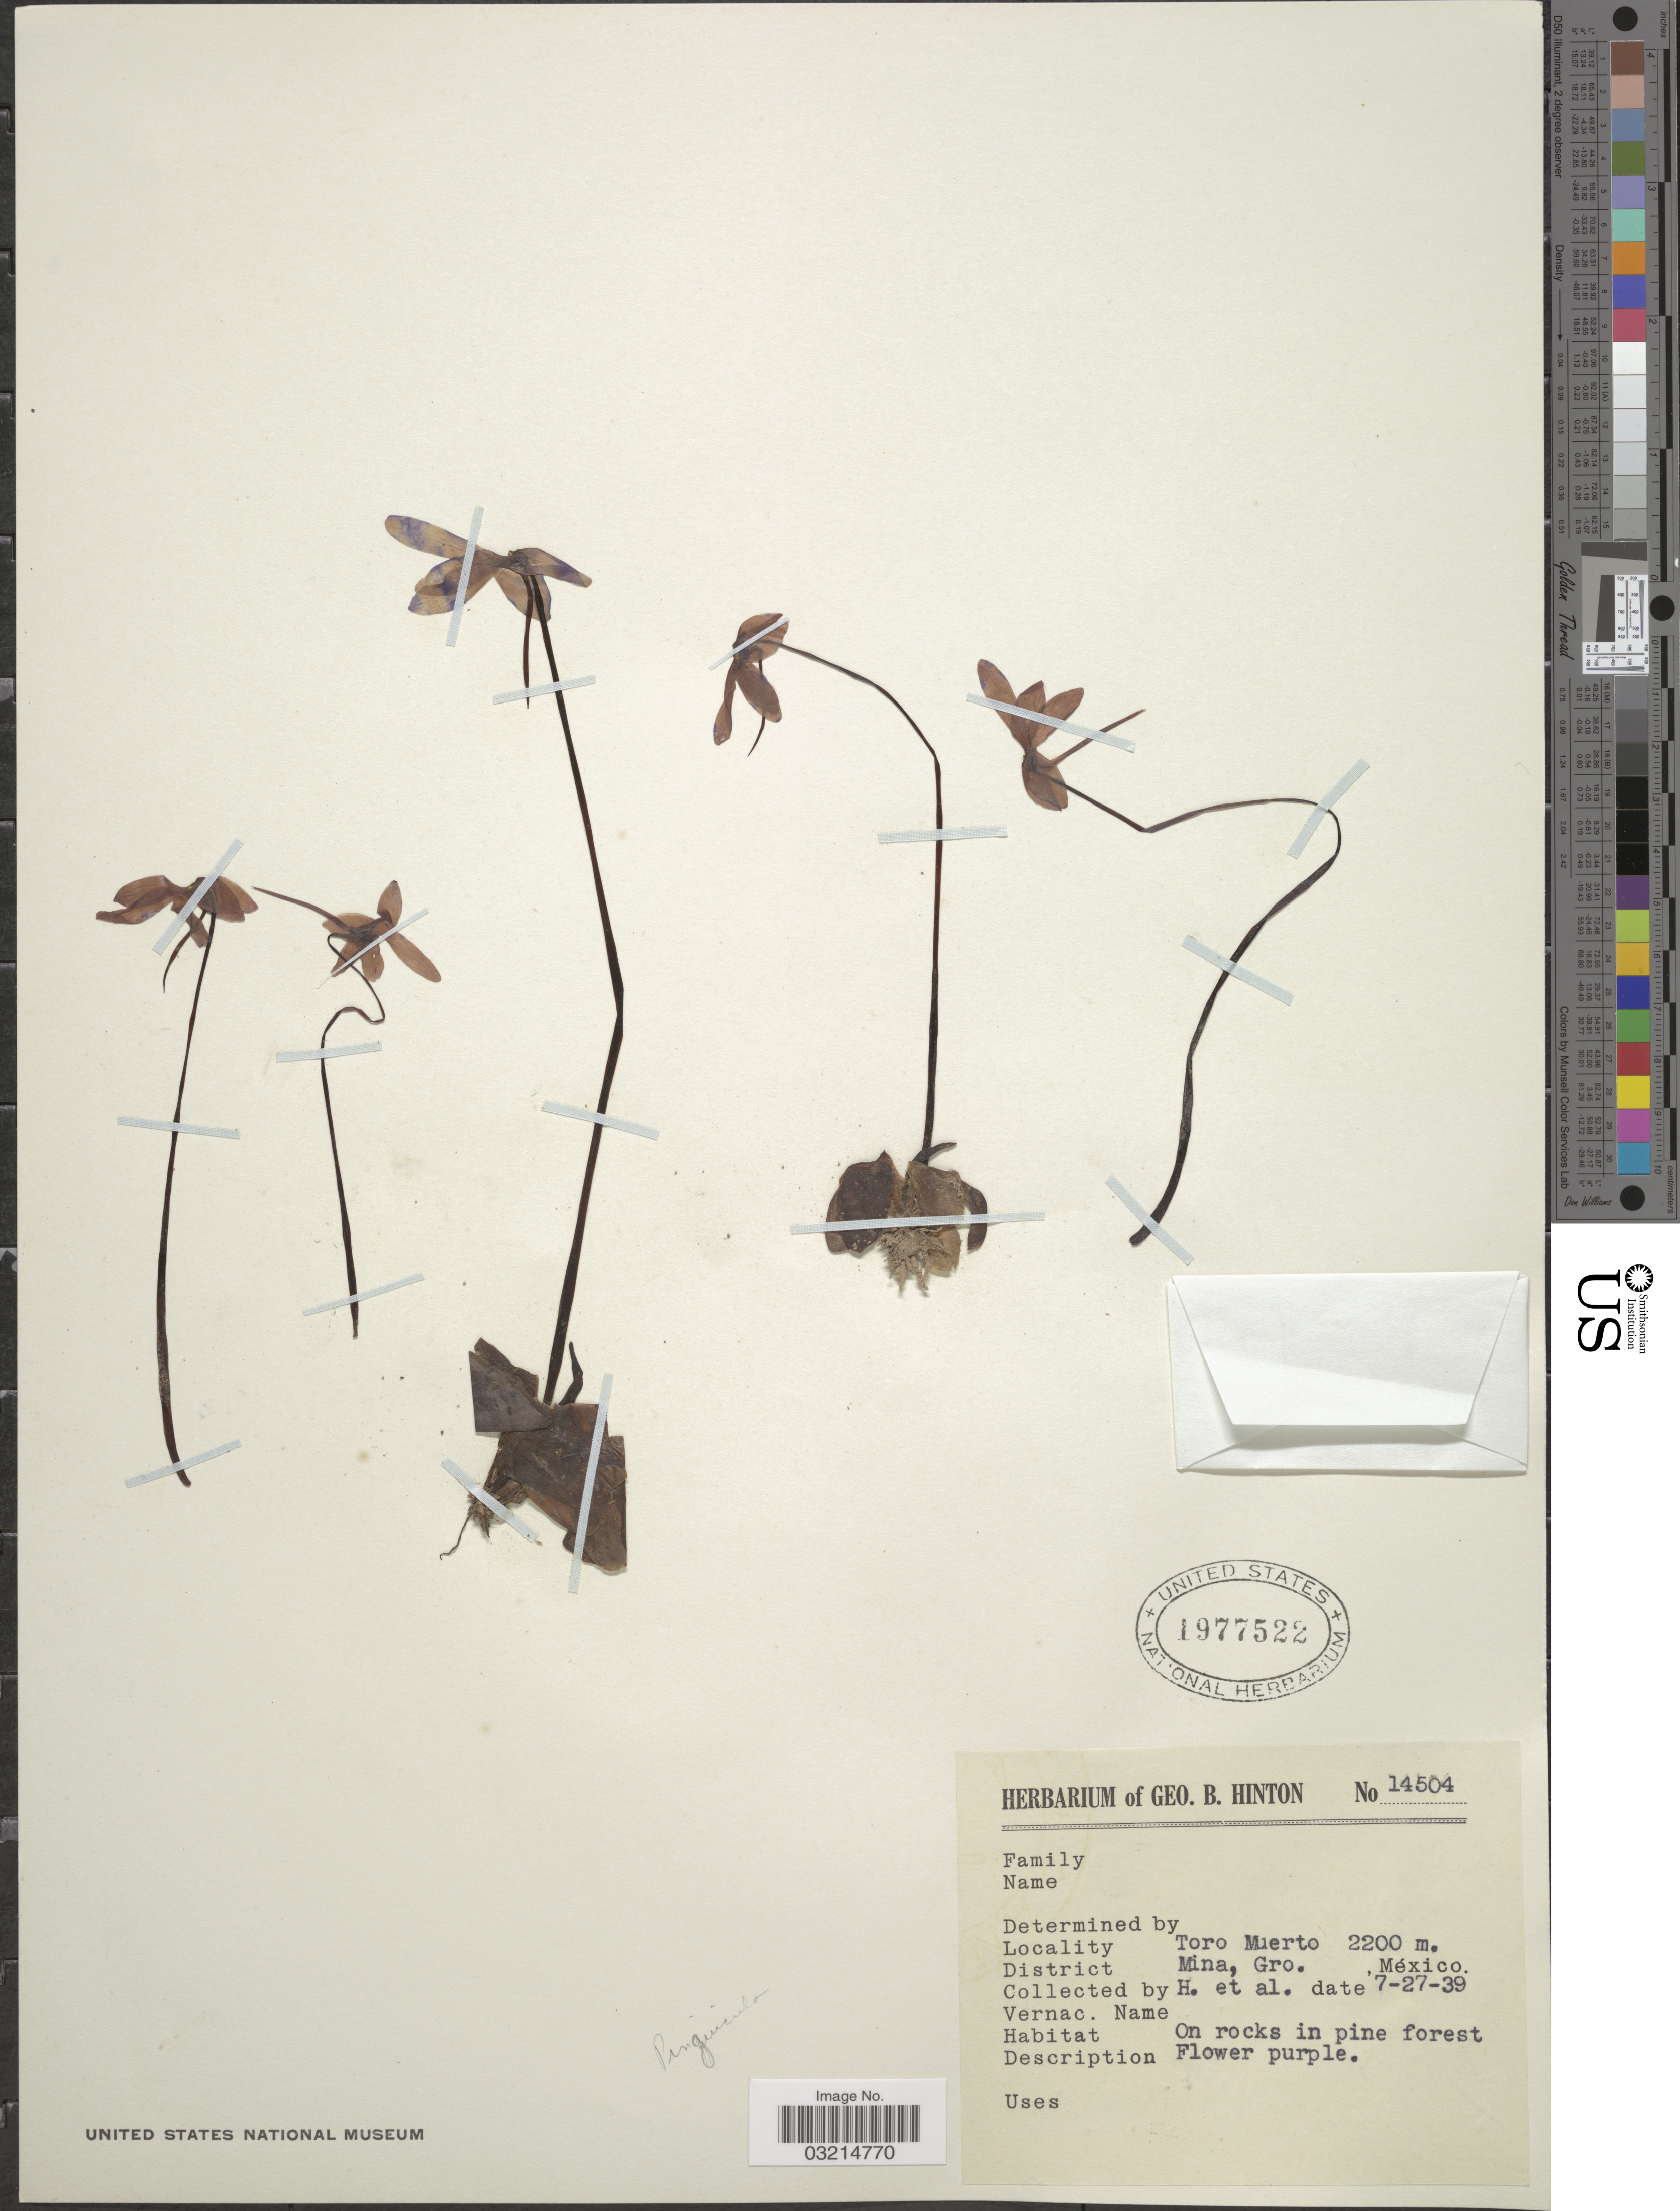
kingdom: Plantae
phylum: Tracheophyta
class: Magnoliopsida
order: Lamiales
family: Lentibulariaceae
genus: Pinguicula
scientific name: Pinguicula caudata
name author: Schltdl.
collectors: G. B. Hinton & et al.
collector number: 14504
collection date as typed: Transcribed d/m/y: 27/7/39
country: Mexico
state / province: Guerrero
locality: Toro Muerto, District Mina.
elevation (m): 2200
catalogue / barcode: US 1977522